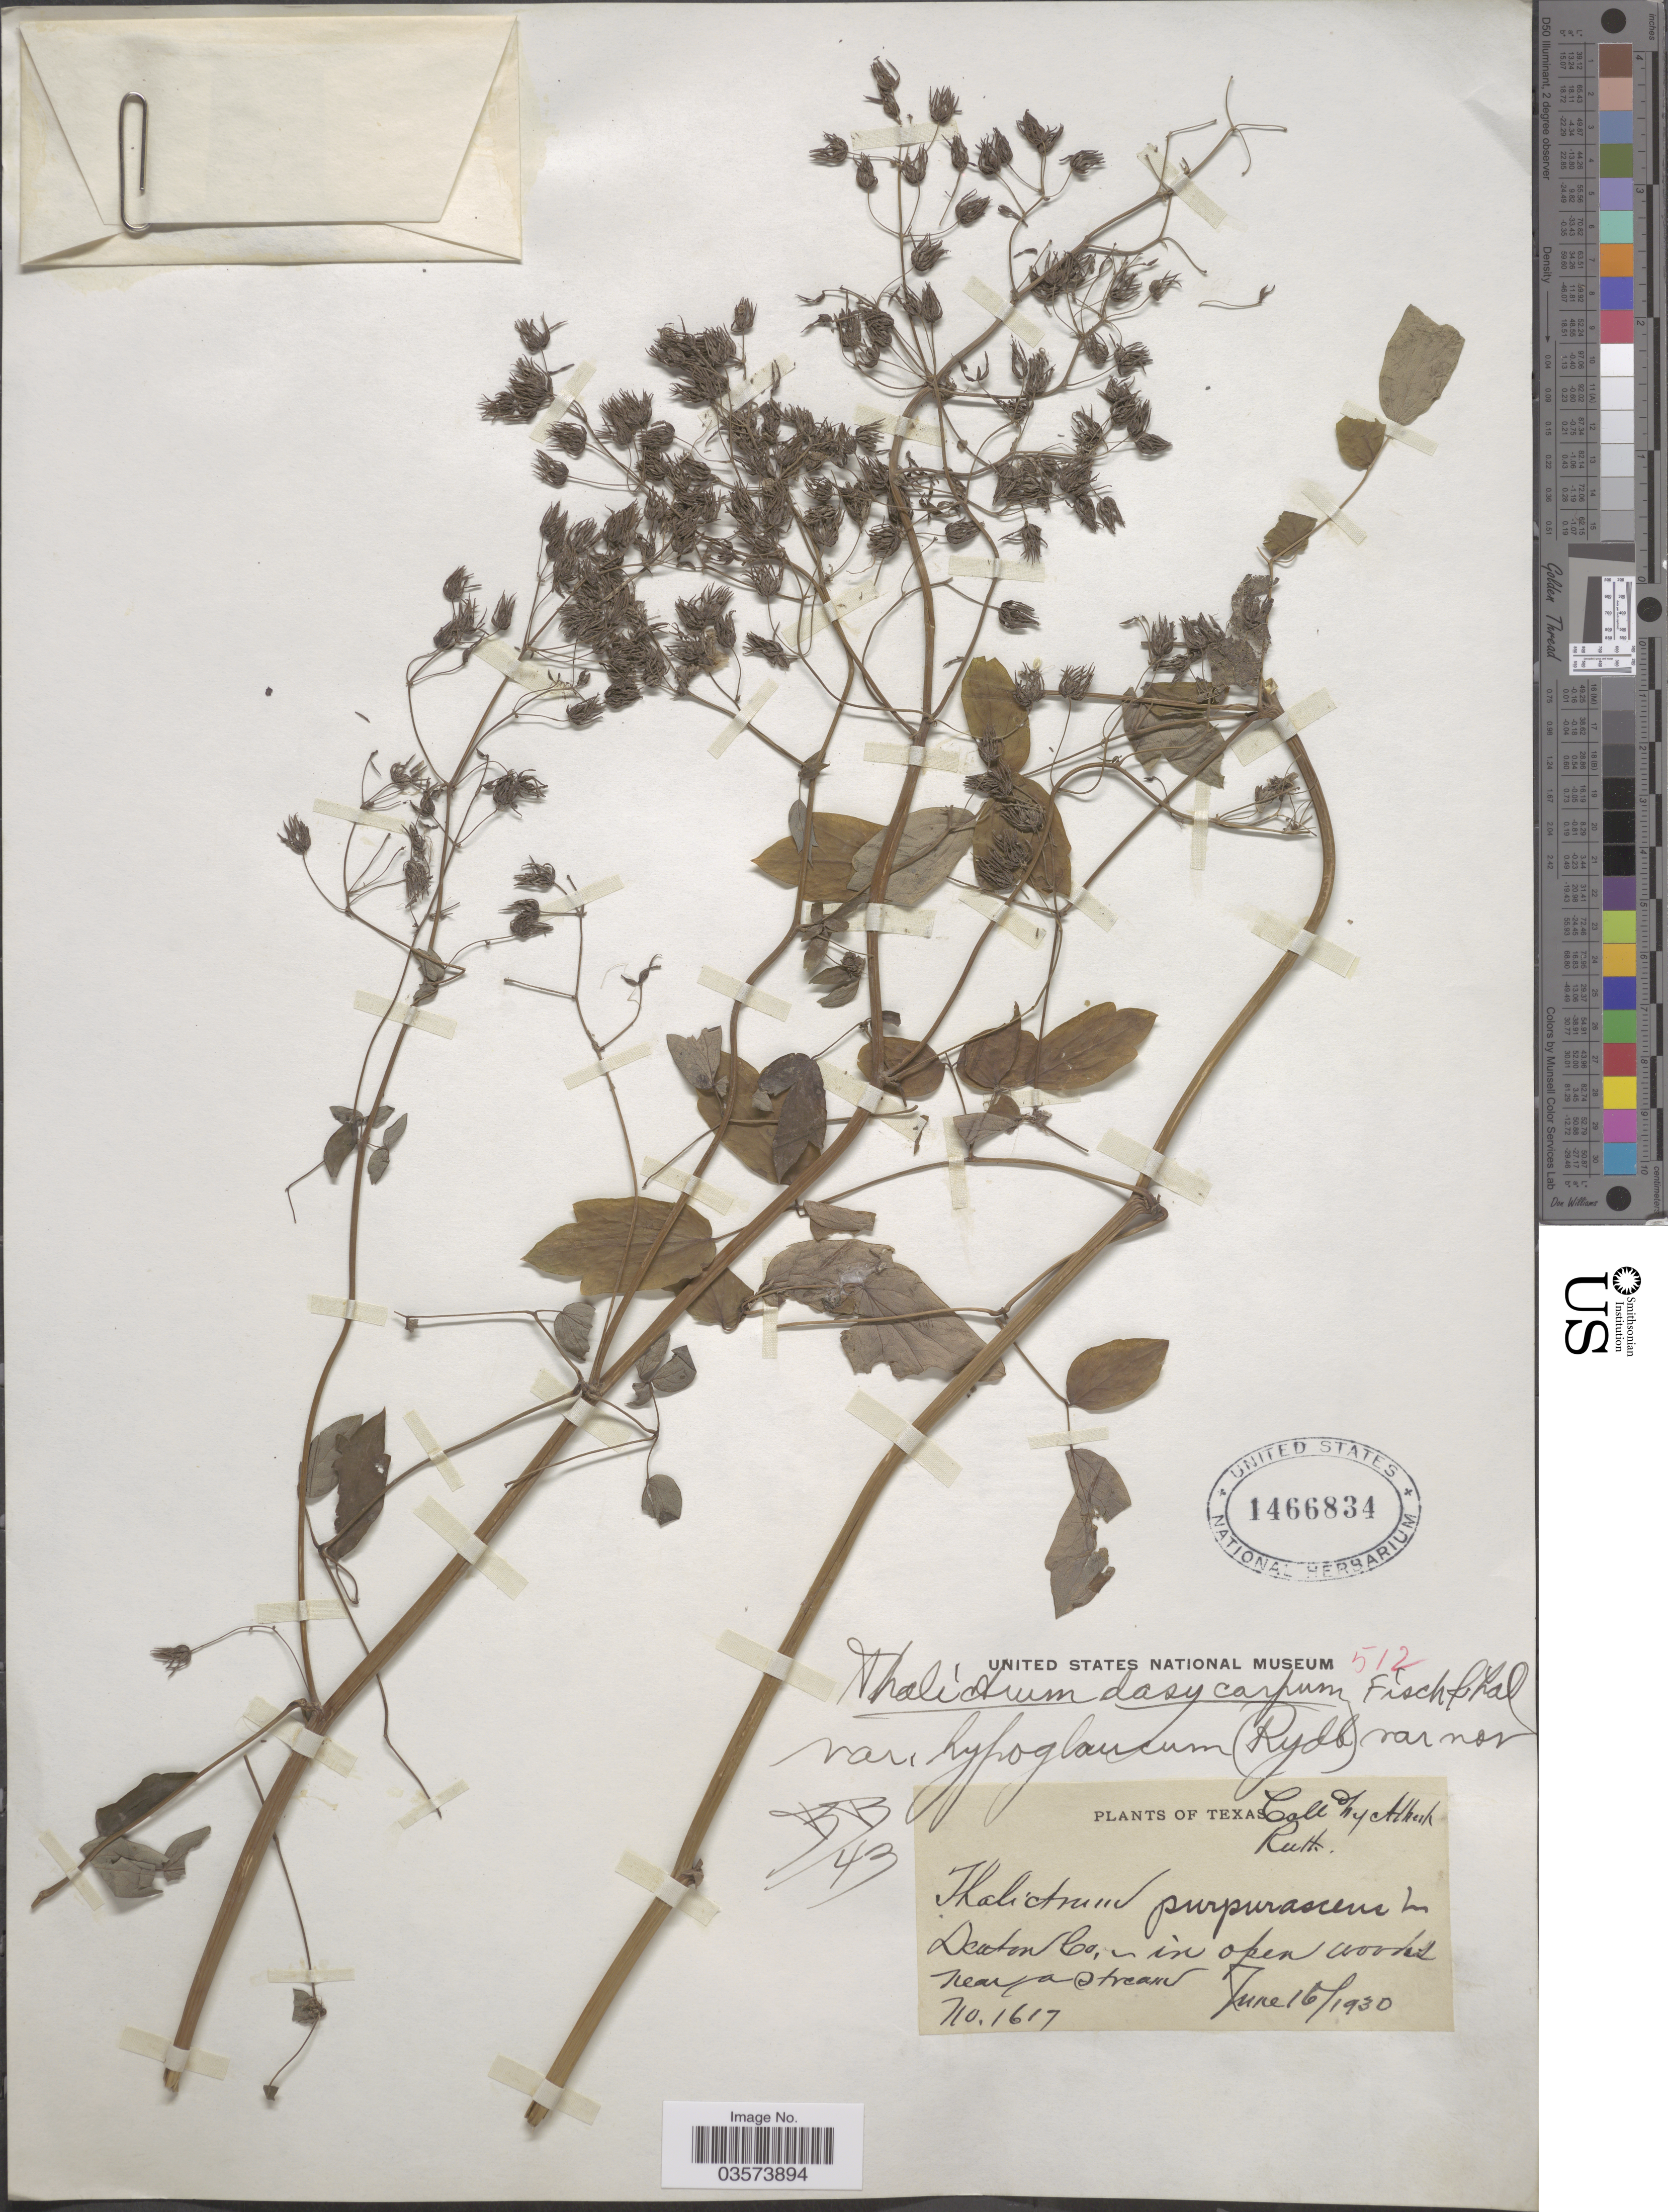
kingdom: Plantae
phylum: Tracheophyta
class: Magnoliopsida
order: Ranunculales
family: Ranunculaceae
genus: Thalictrum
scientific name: Thalictrum dasycarpum var. hypoglaucum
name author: (Rydb.) B. Boivin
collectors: A. Ruth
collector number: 1617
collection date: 1930-06-16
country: United States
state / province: Texas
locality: Deaton Co, in open woods near a stream.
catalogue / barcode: US 1466834